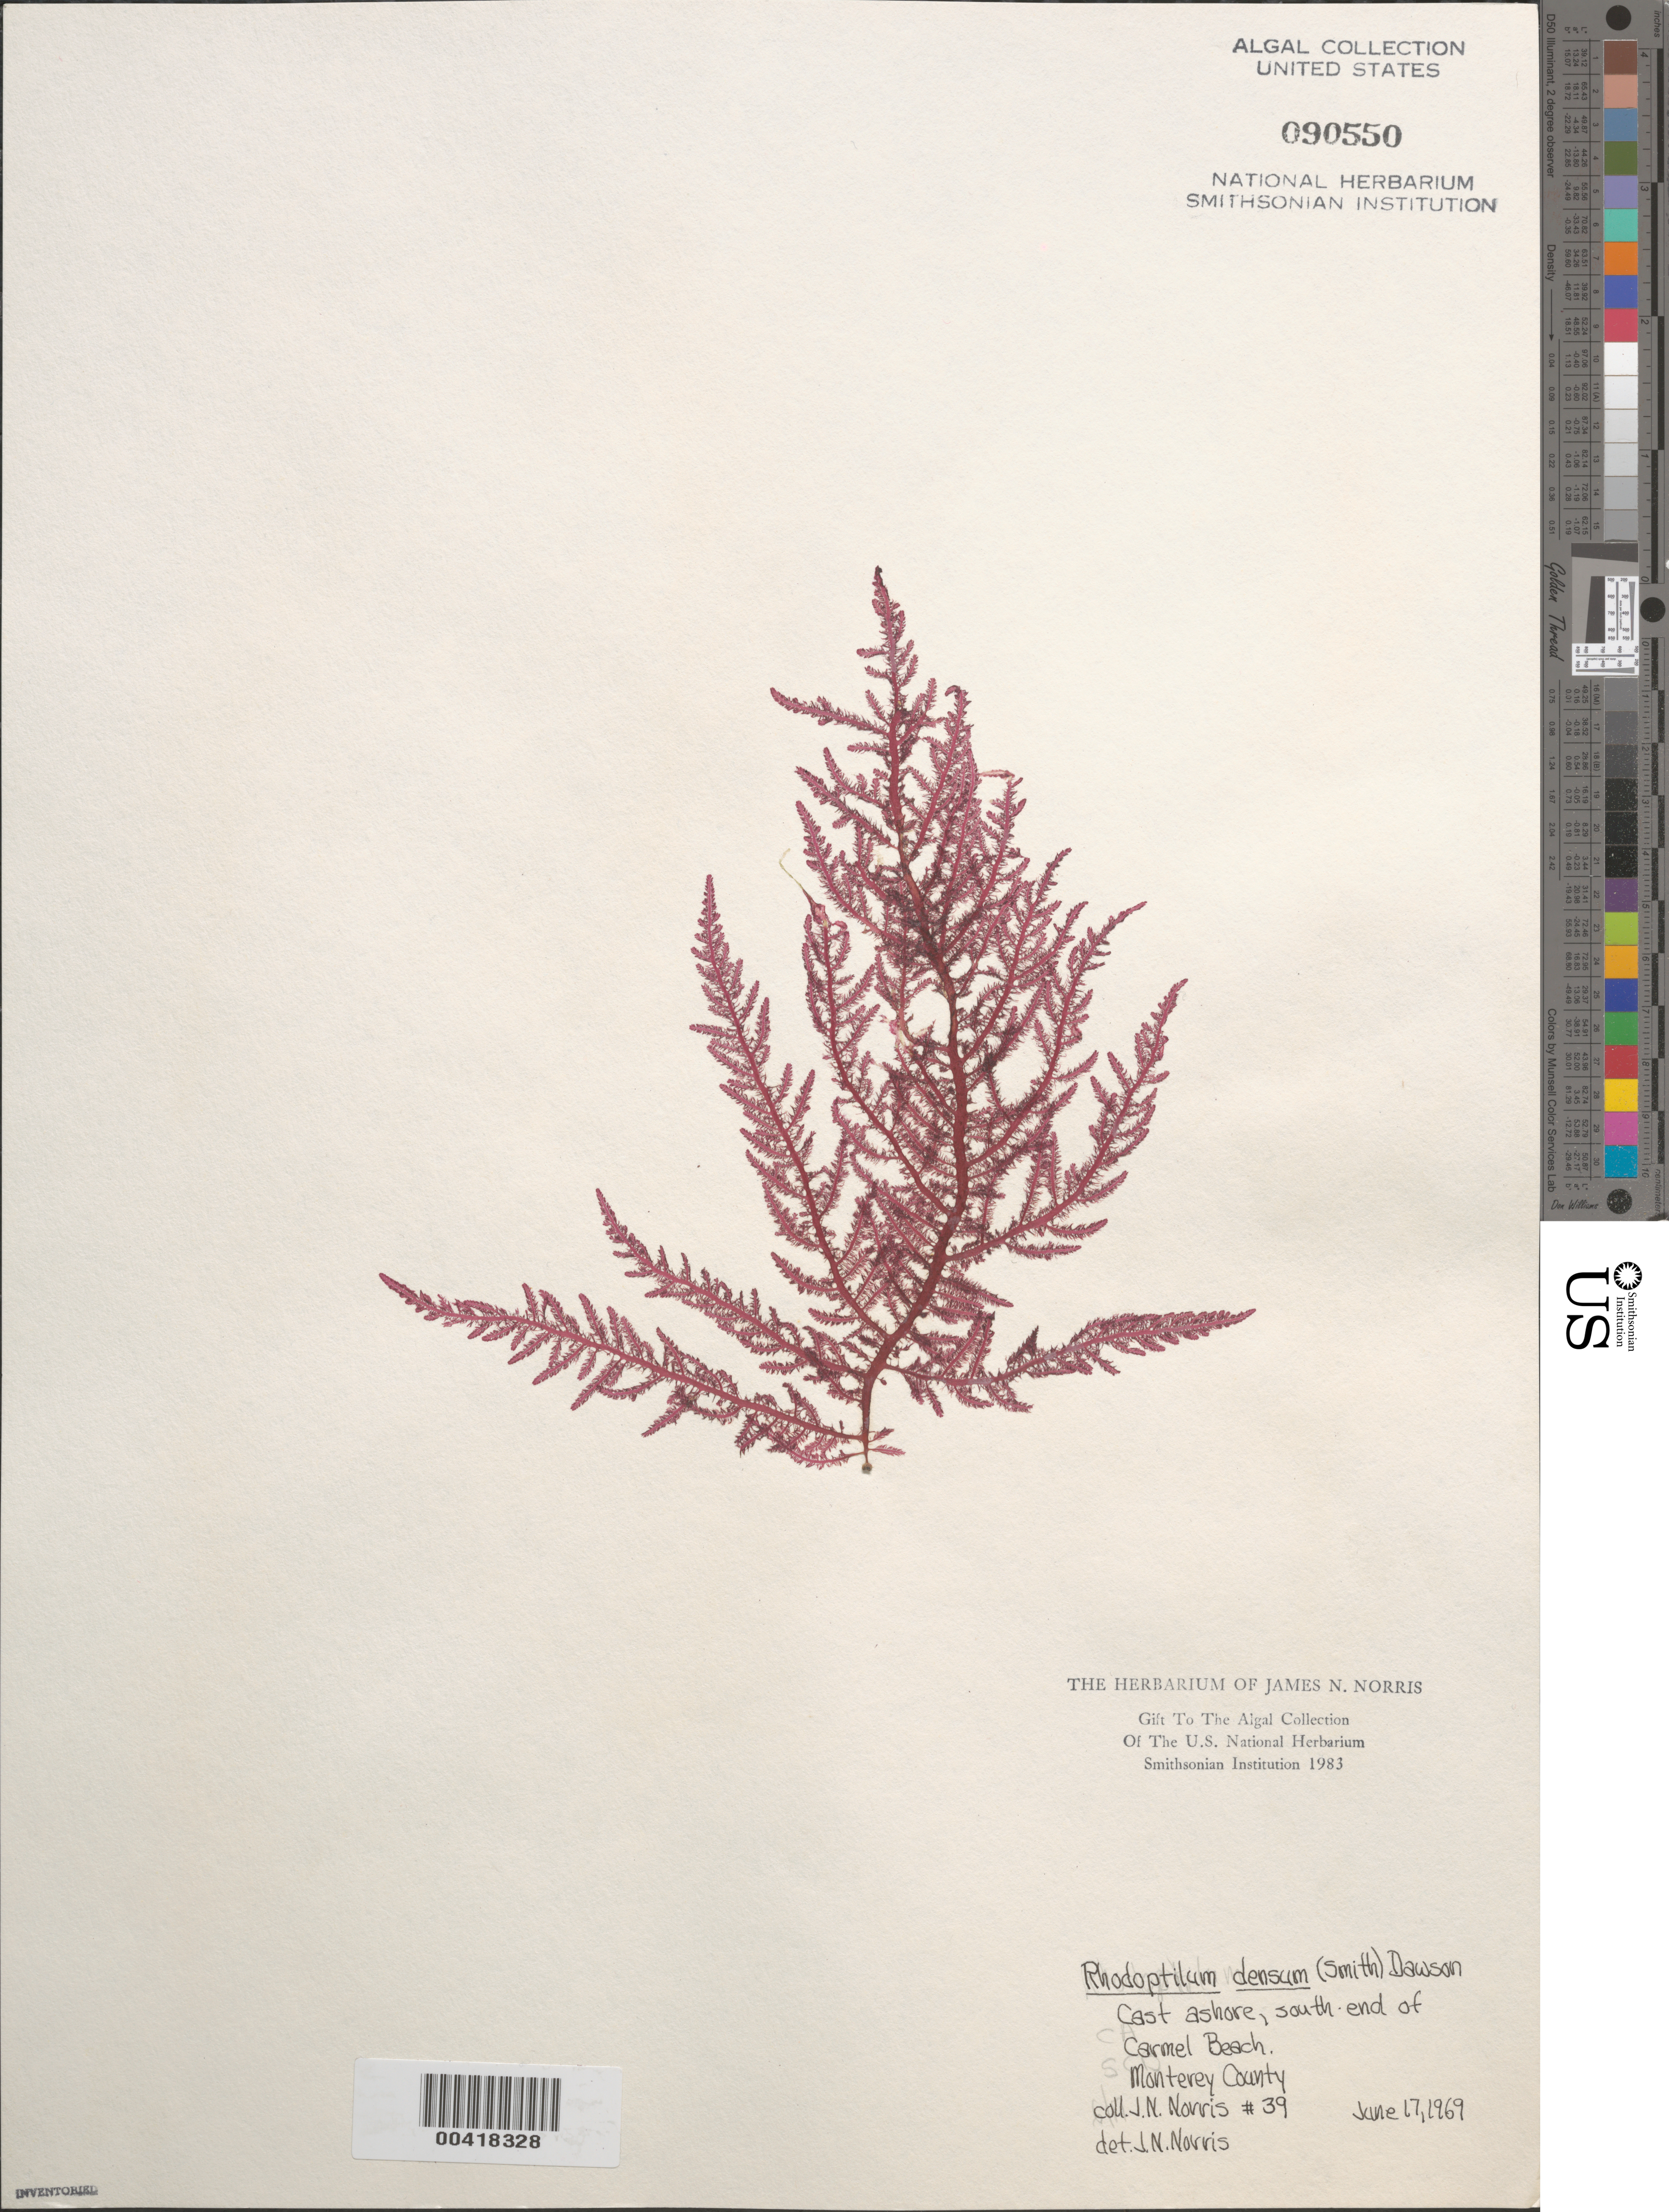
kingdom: Plantae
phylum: Rhodophyta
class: Florideophyceae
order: Ceramiales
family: Dasyaceae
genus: Rhodoptilum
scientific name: Rhodoptilum plumosum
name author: (Harv. & Bail.) Kylin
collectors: J. N. Norris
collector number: JN-39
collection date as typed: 17 Jun 1969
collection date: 1969-06-17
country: United States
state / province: California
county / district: Monterey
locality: Carmel Beach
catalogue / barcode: US 90550